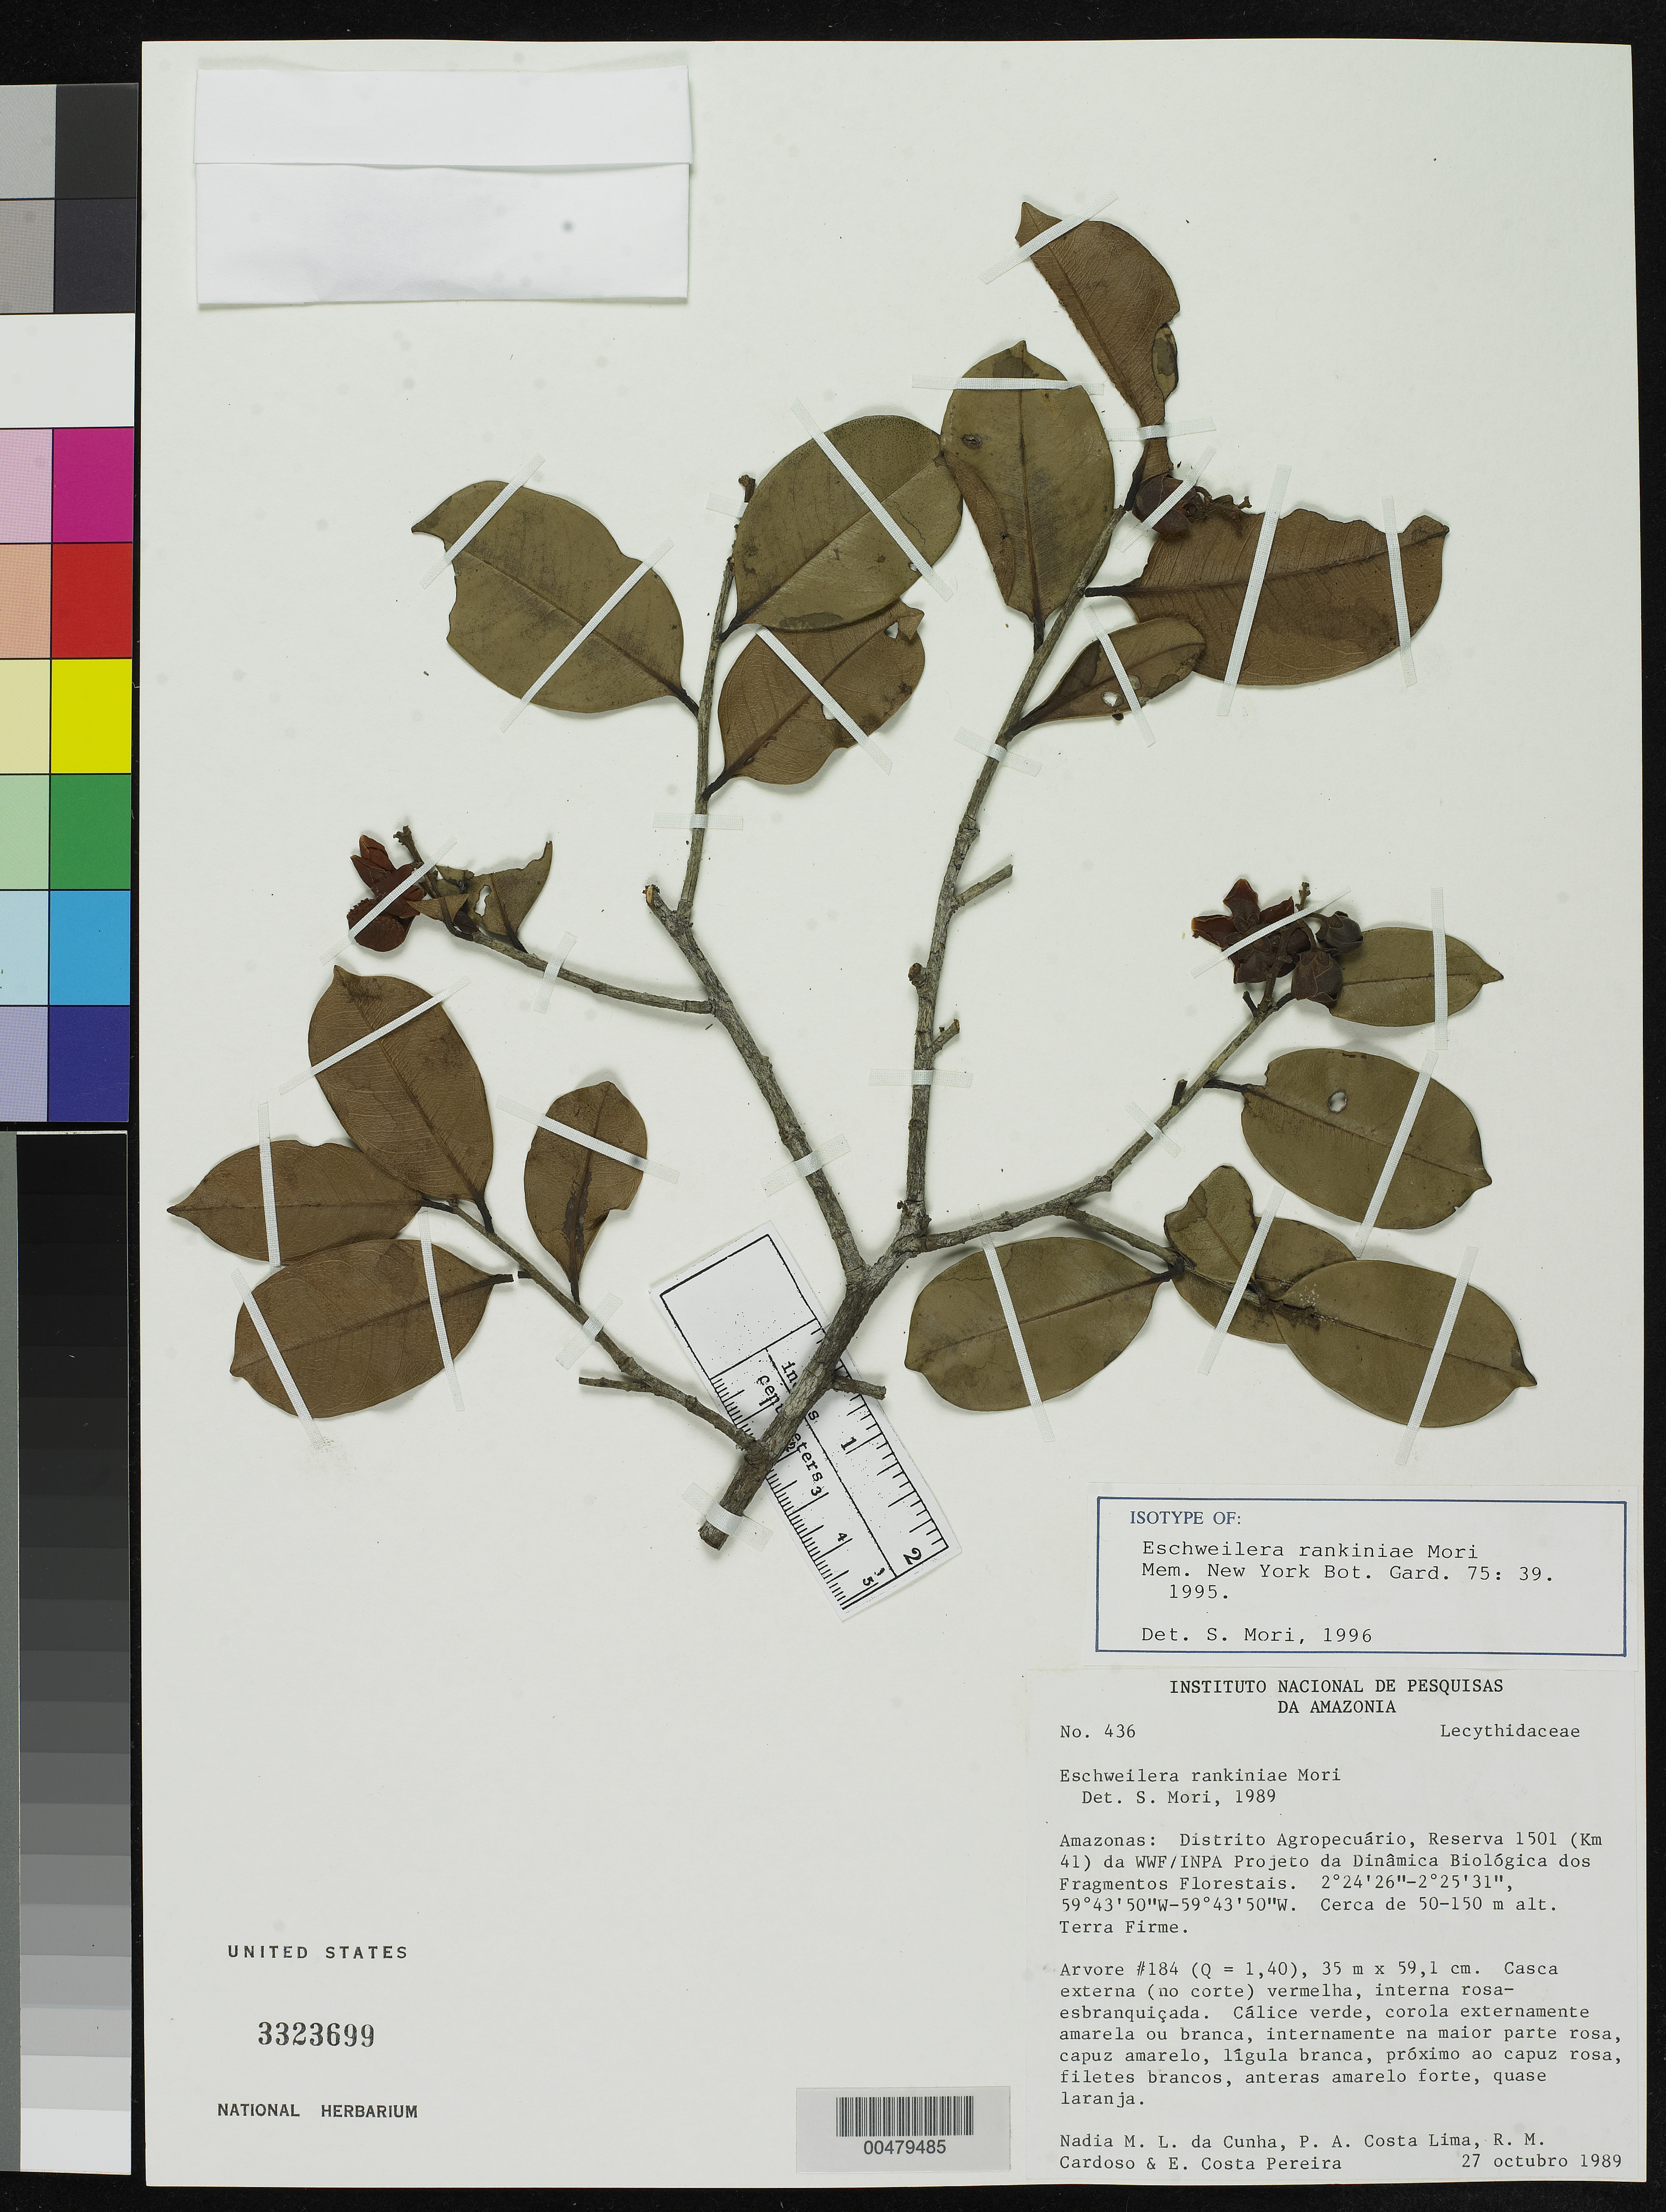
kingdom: Plantae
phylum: Tracheophyta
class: Magnoliopsida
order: Ericales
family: Lecythidaceae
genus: Eschweilera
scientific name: Eschweilera rankiniae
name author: S.A. Mori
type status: Isotype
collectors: N. M. Lepsch da Cunha, P. Costa Lima, R. M. Cardoso & E. C. Pereira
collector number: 436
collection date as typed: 27 Oct 1989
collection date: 1989-10-27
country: Brazil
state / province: Pará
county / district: Agropecuario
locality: Reserva 1501 (km 41) da WWF/INPA Projecto da Dinamica Biologica dos Fragmentos Florestais. (lat/long recorded as: lat=02:24:26:- long=059:43:50:W)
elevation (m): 50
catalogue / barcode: US 3323699